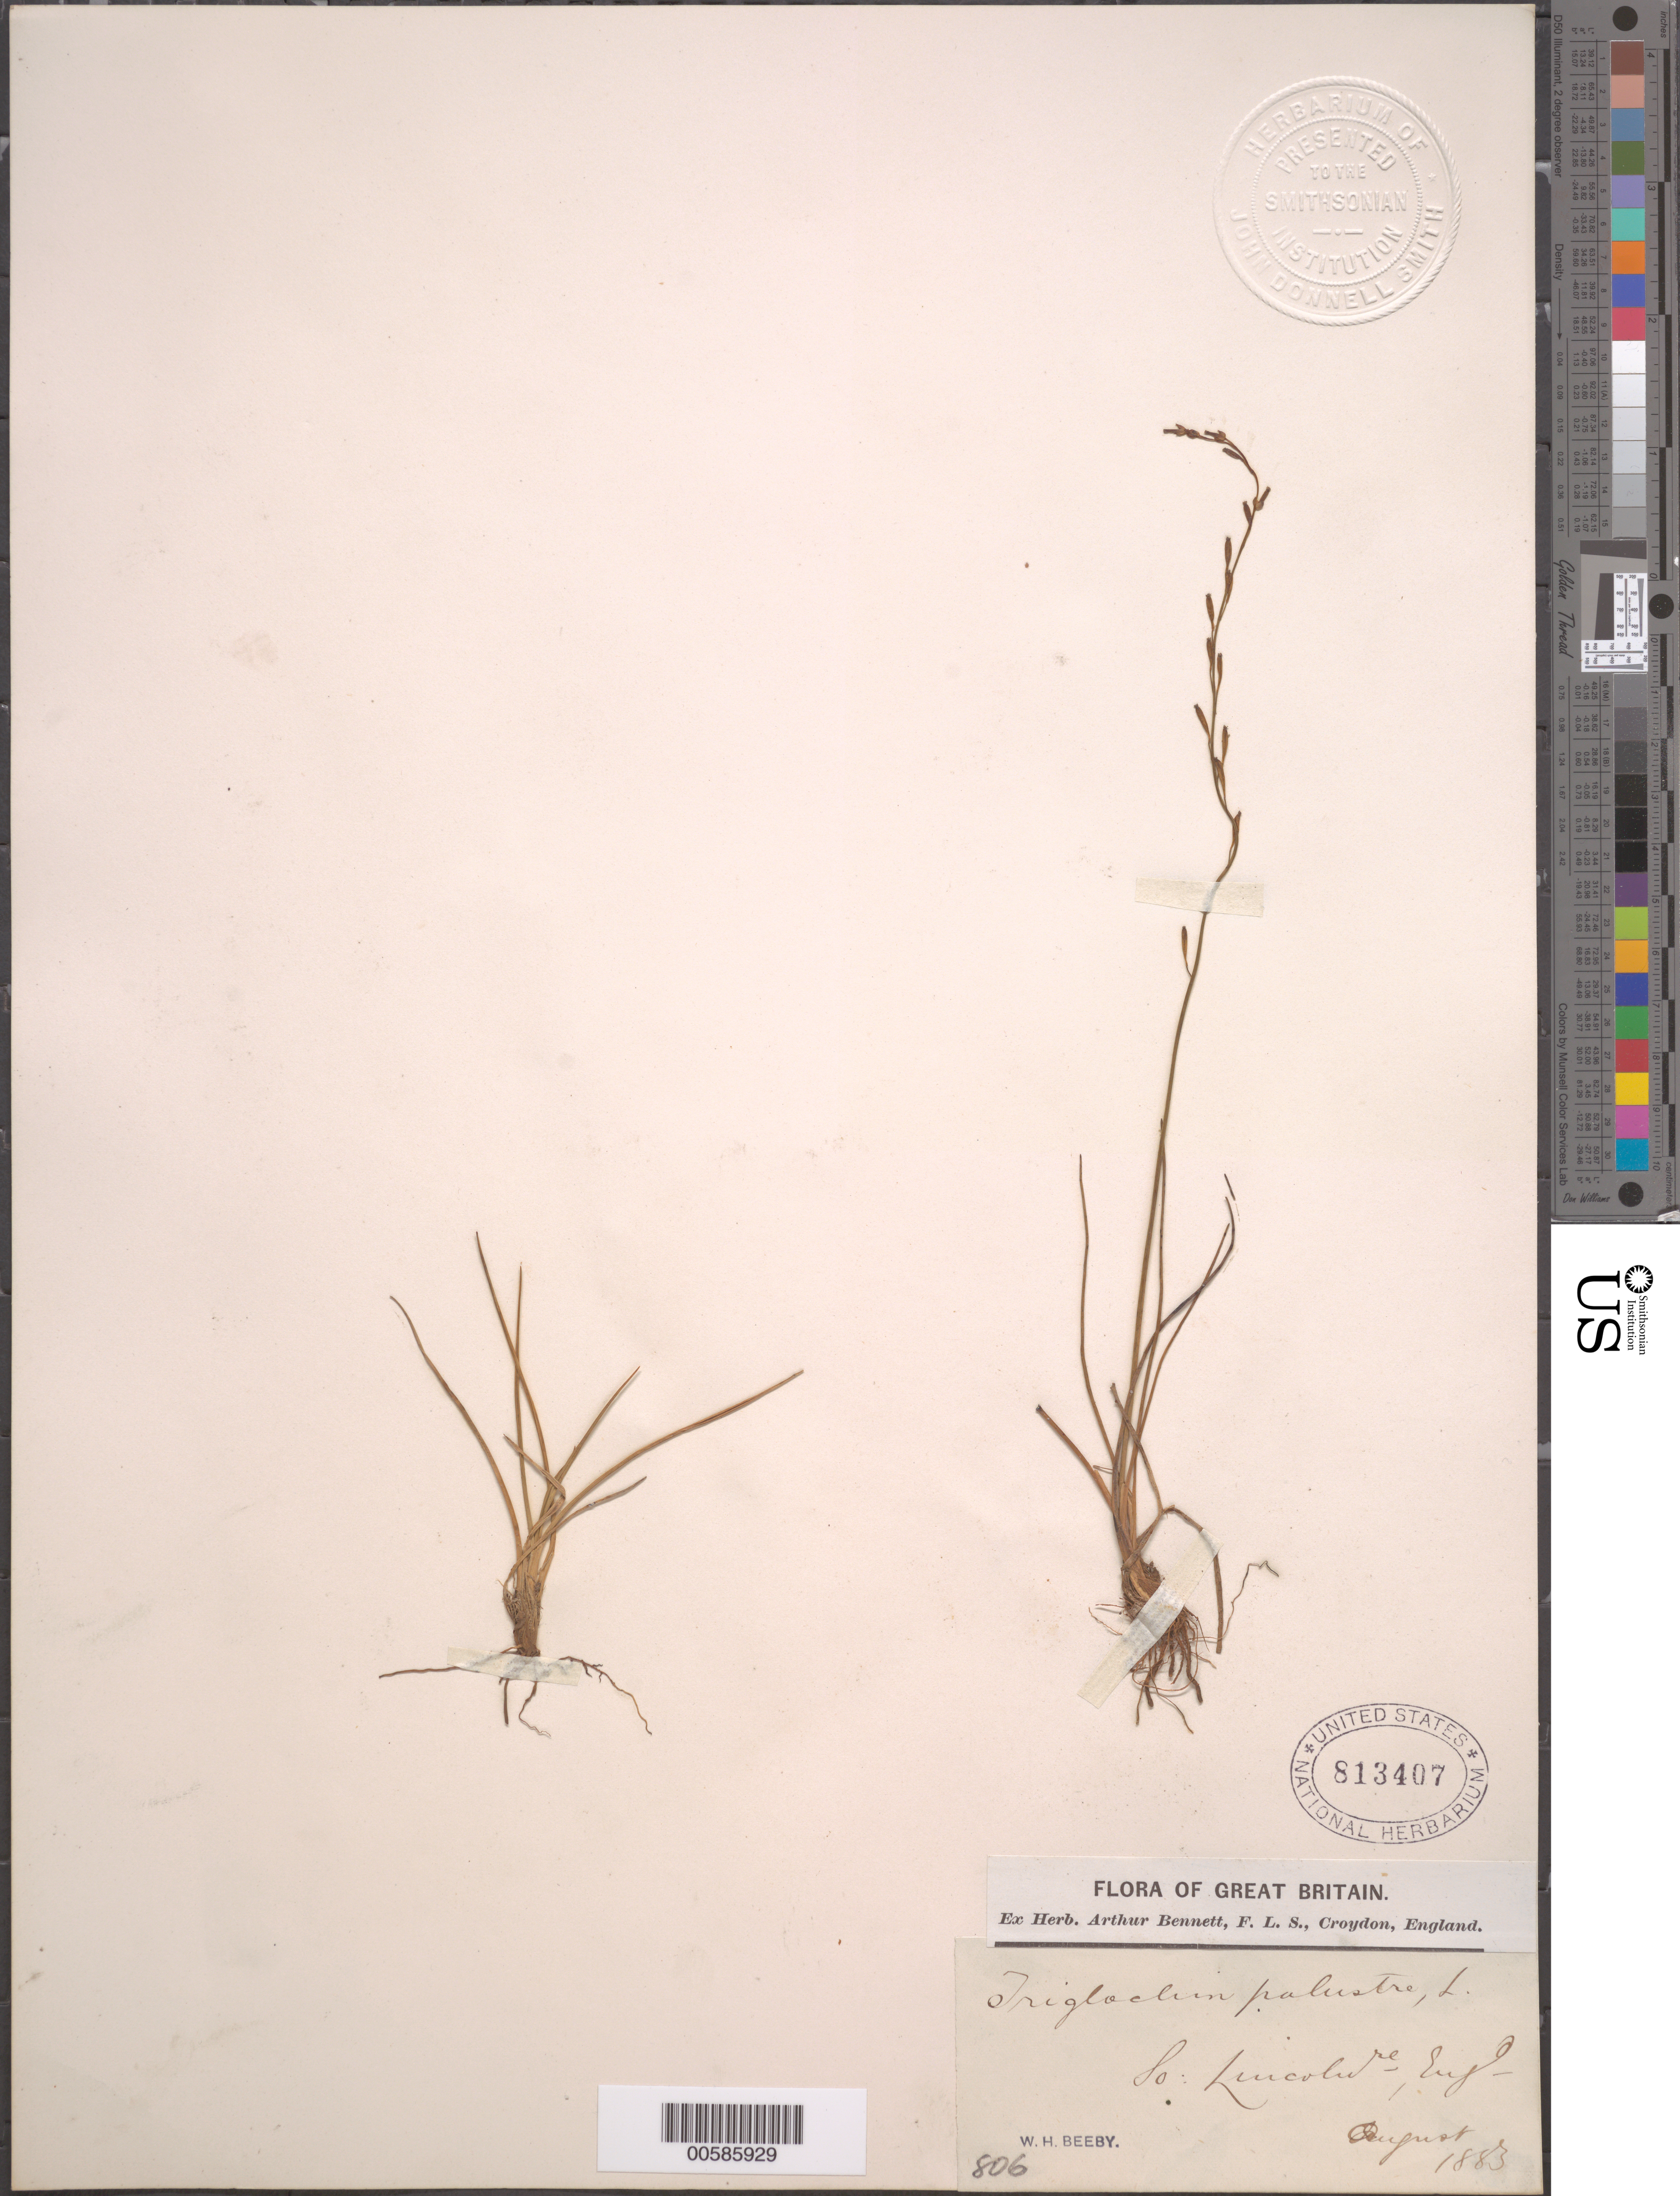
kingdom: Plantae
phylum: Tracheophyta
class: Liliopsida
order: Alismatales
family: Juncaginaceae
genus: Triglochin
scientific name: Triglochin palustris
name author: L.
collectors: W. Beeby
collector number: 806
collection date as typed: Aug 1883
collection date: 1883-08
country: United Kingdom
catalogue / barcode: US 813407